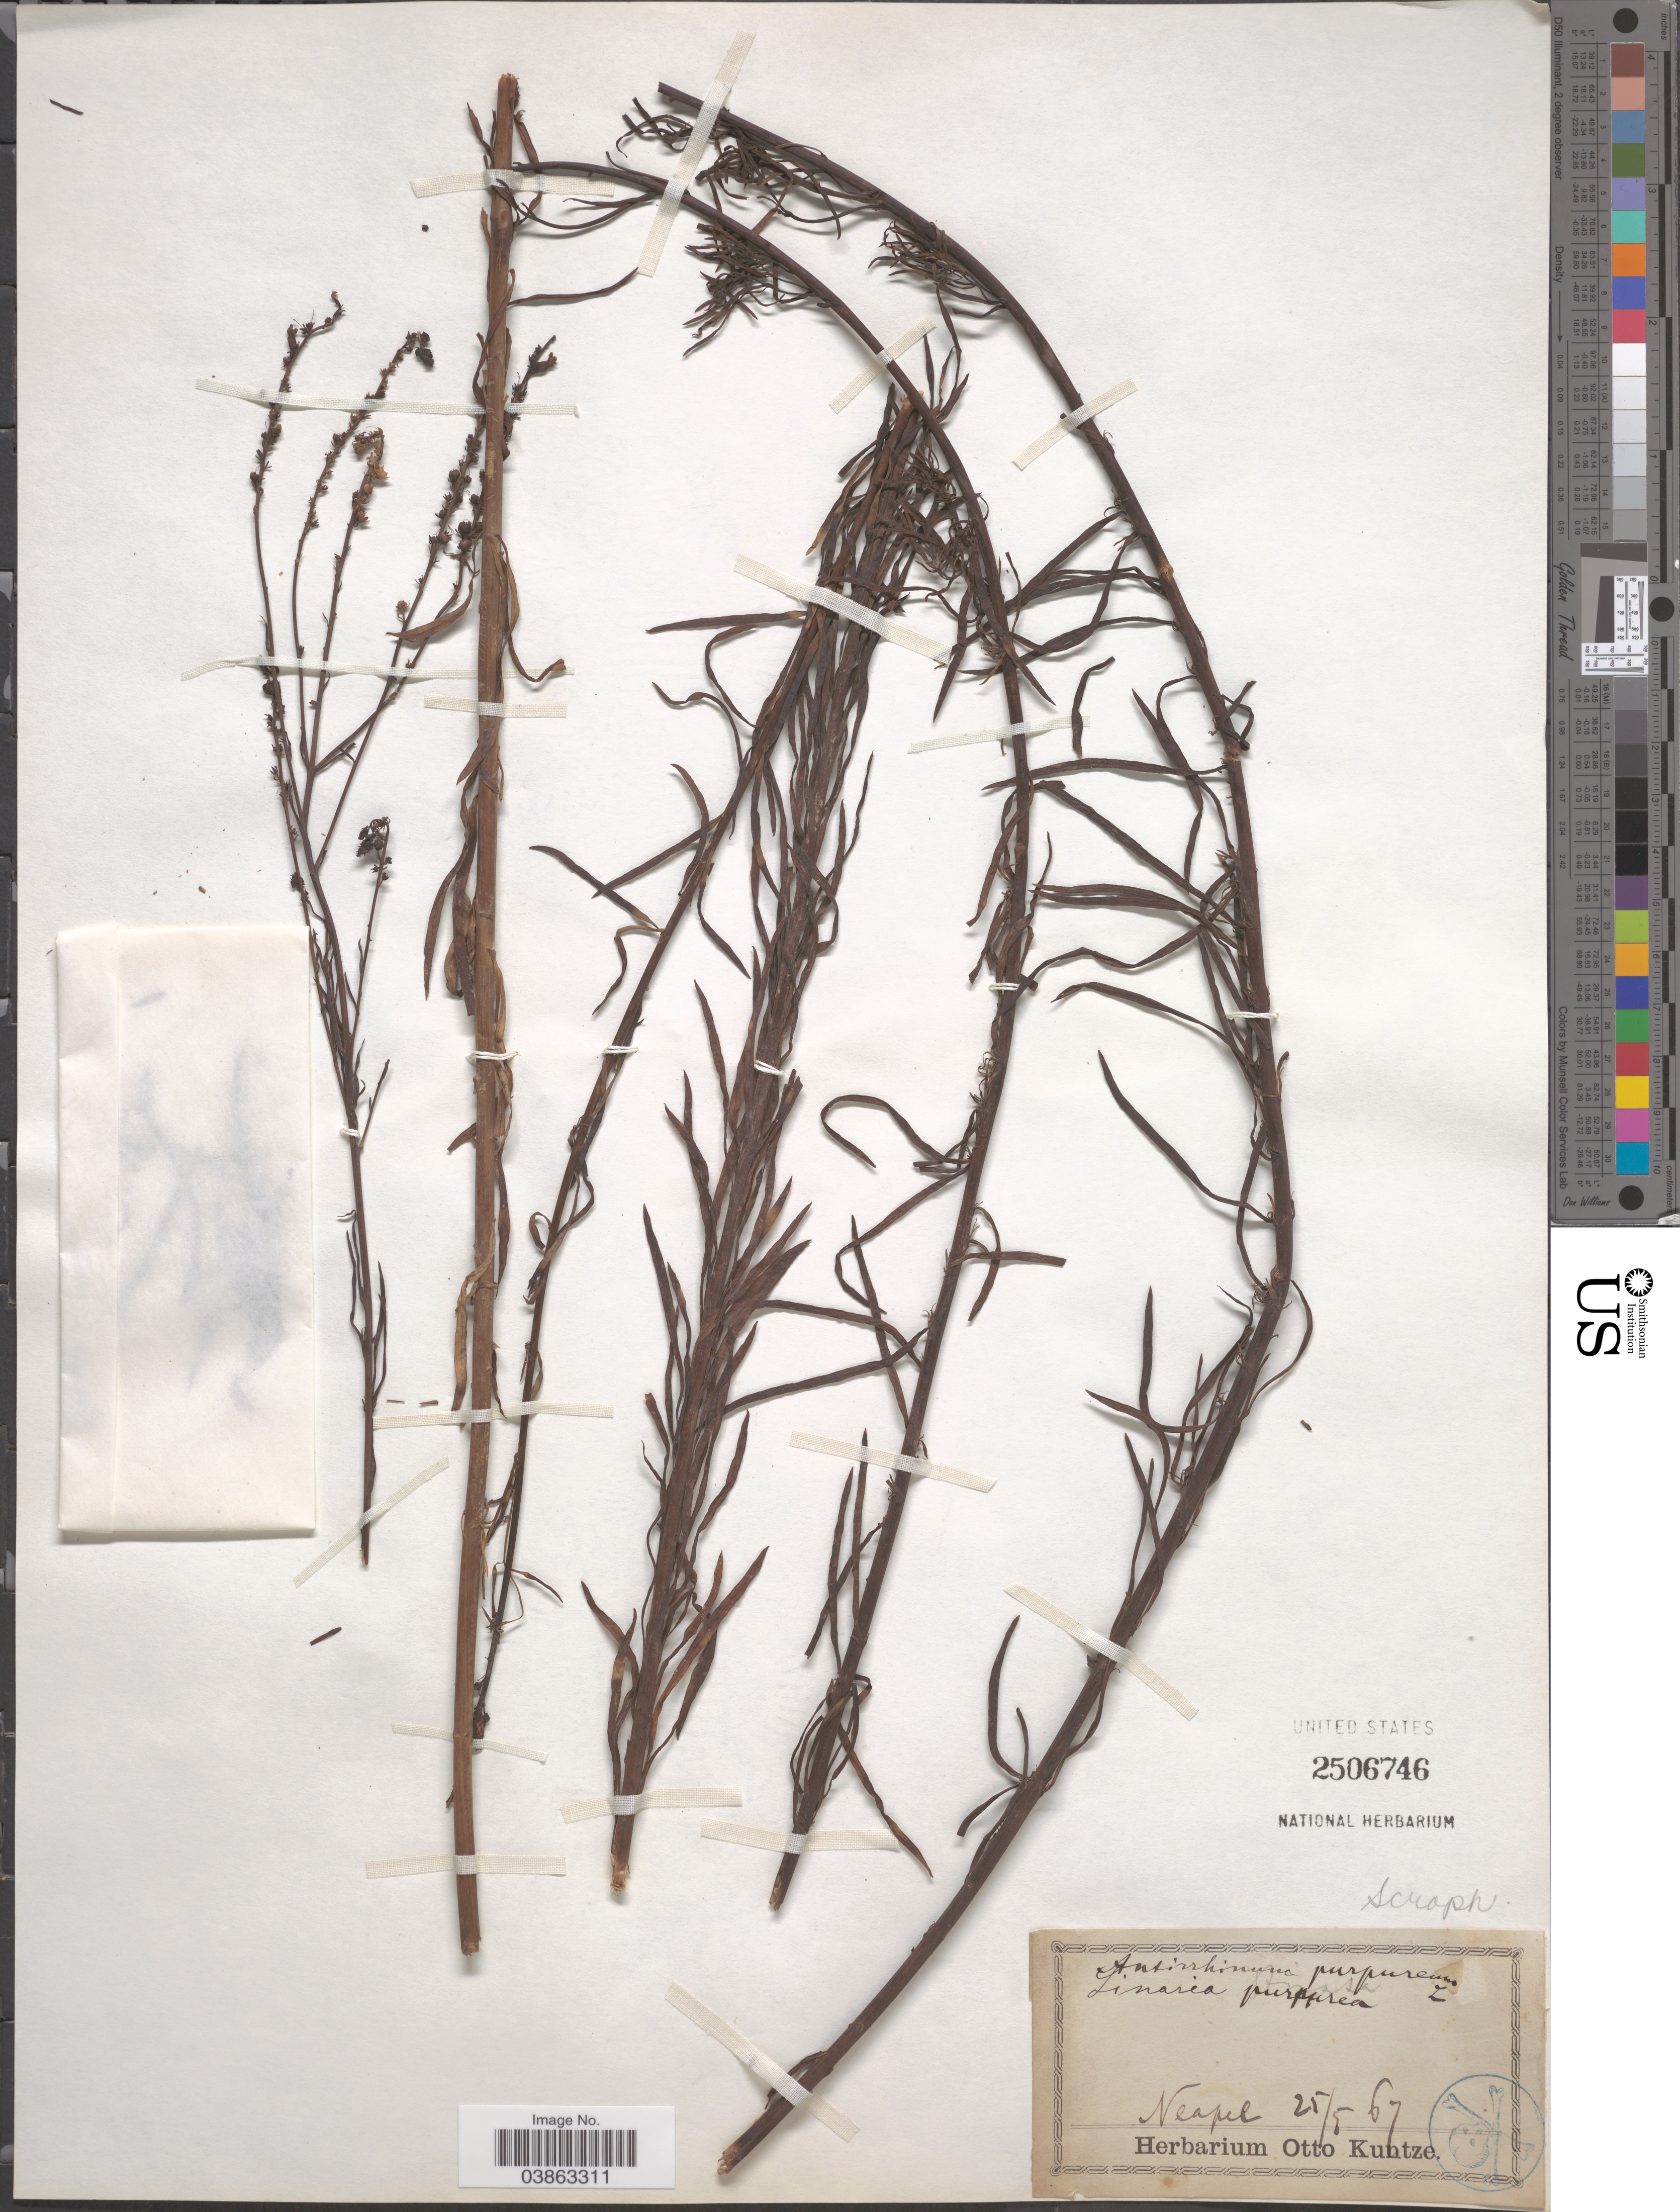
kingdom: Plantae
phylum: Tracheophyta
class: Magnoliopsida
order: Lamiales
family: Plantaginaceae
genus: Linaria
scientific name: Linaria purpurea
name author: (L.) Mill.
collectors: ex herb. Otto Kuntze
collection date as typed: Transcribed d/m/y: 25/5/67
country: Italy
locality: Neapel.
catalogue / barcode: US 2506746